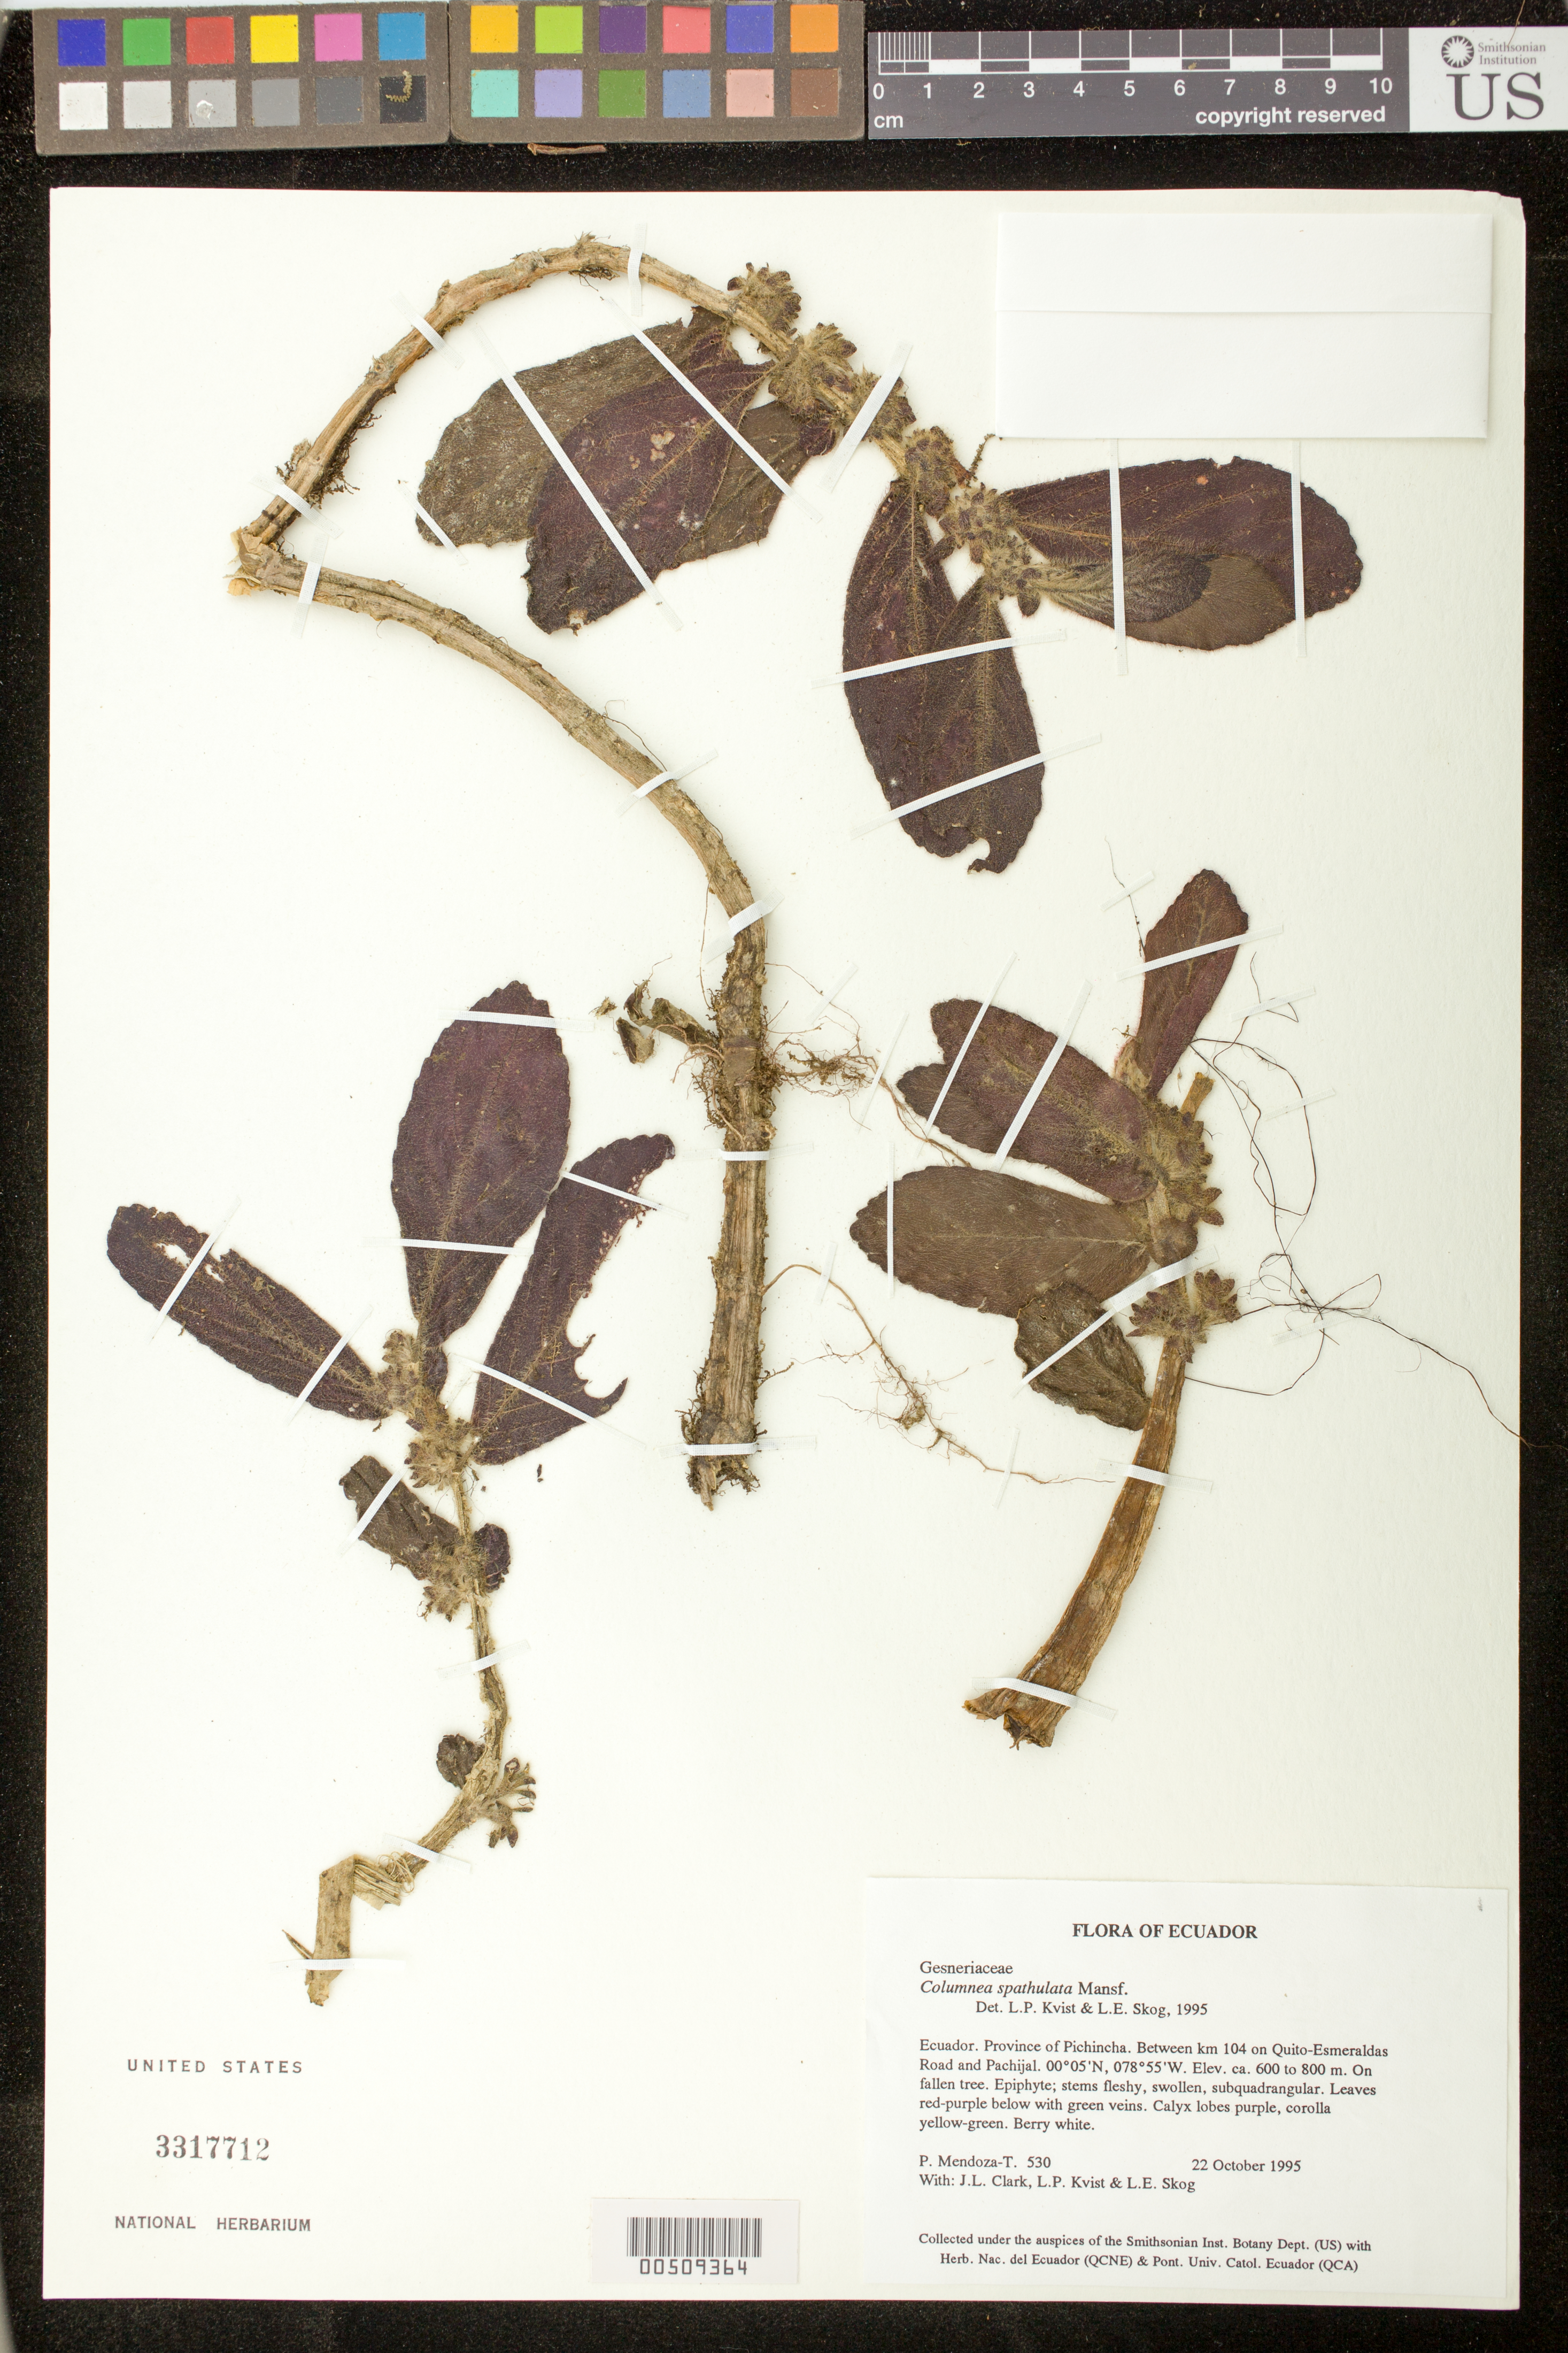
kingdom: Plantae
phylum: Tracheophyta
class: Magnoliopsida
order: Lamiales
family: Gesneriaceae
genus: Columnea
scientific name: Columnea spathulata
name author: Mansf.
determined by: Skog, Laurence E.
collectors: P. Mendoza-T., J. L. Clark, L. P. Kvist & L. E. Skog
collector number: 530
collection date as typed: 22 Oct 1995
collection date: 1995-10-22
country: Ecuador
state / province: Pichincha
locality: Between km 104 on Quito-Esmeraldas Road and Pachijal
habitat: On fallen tree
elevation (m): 600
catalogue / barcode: US 3317712